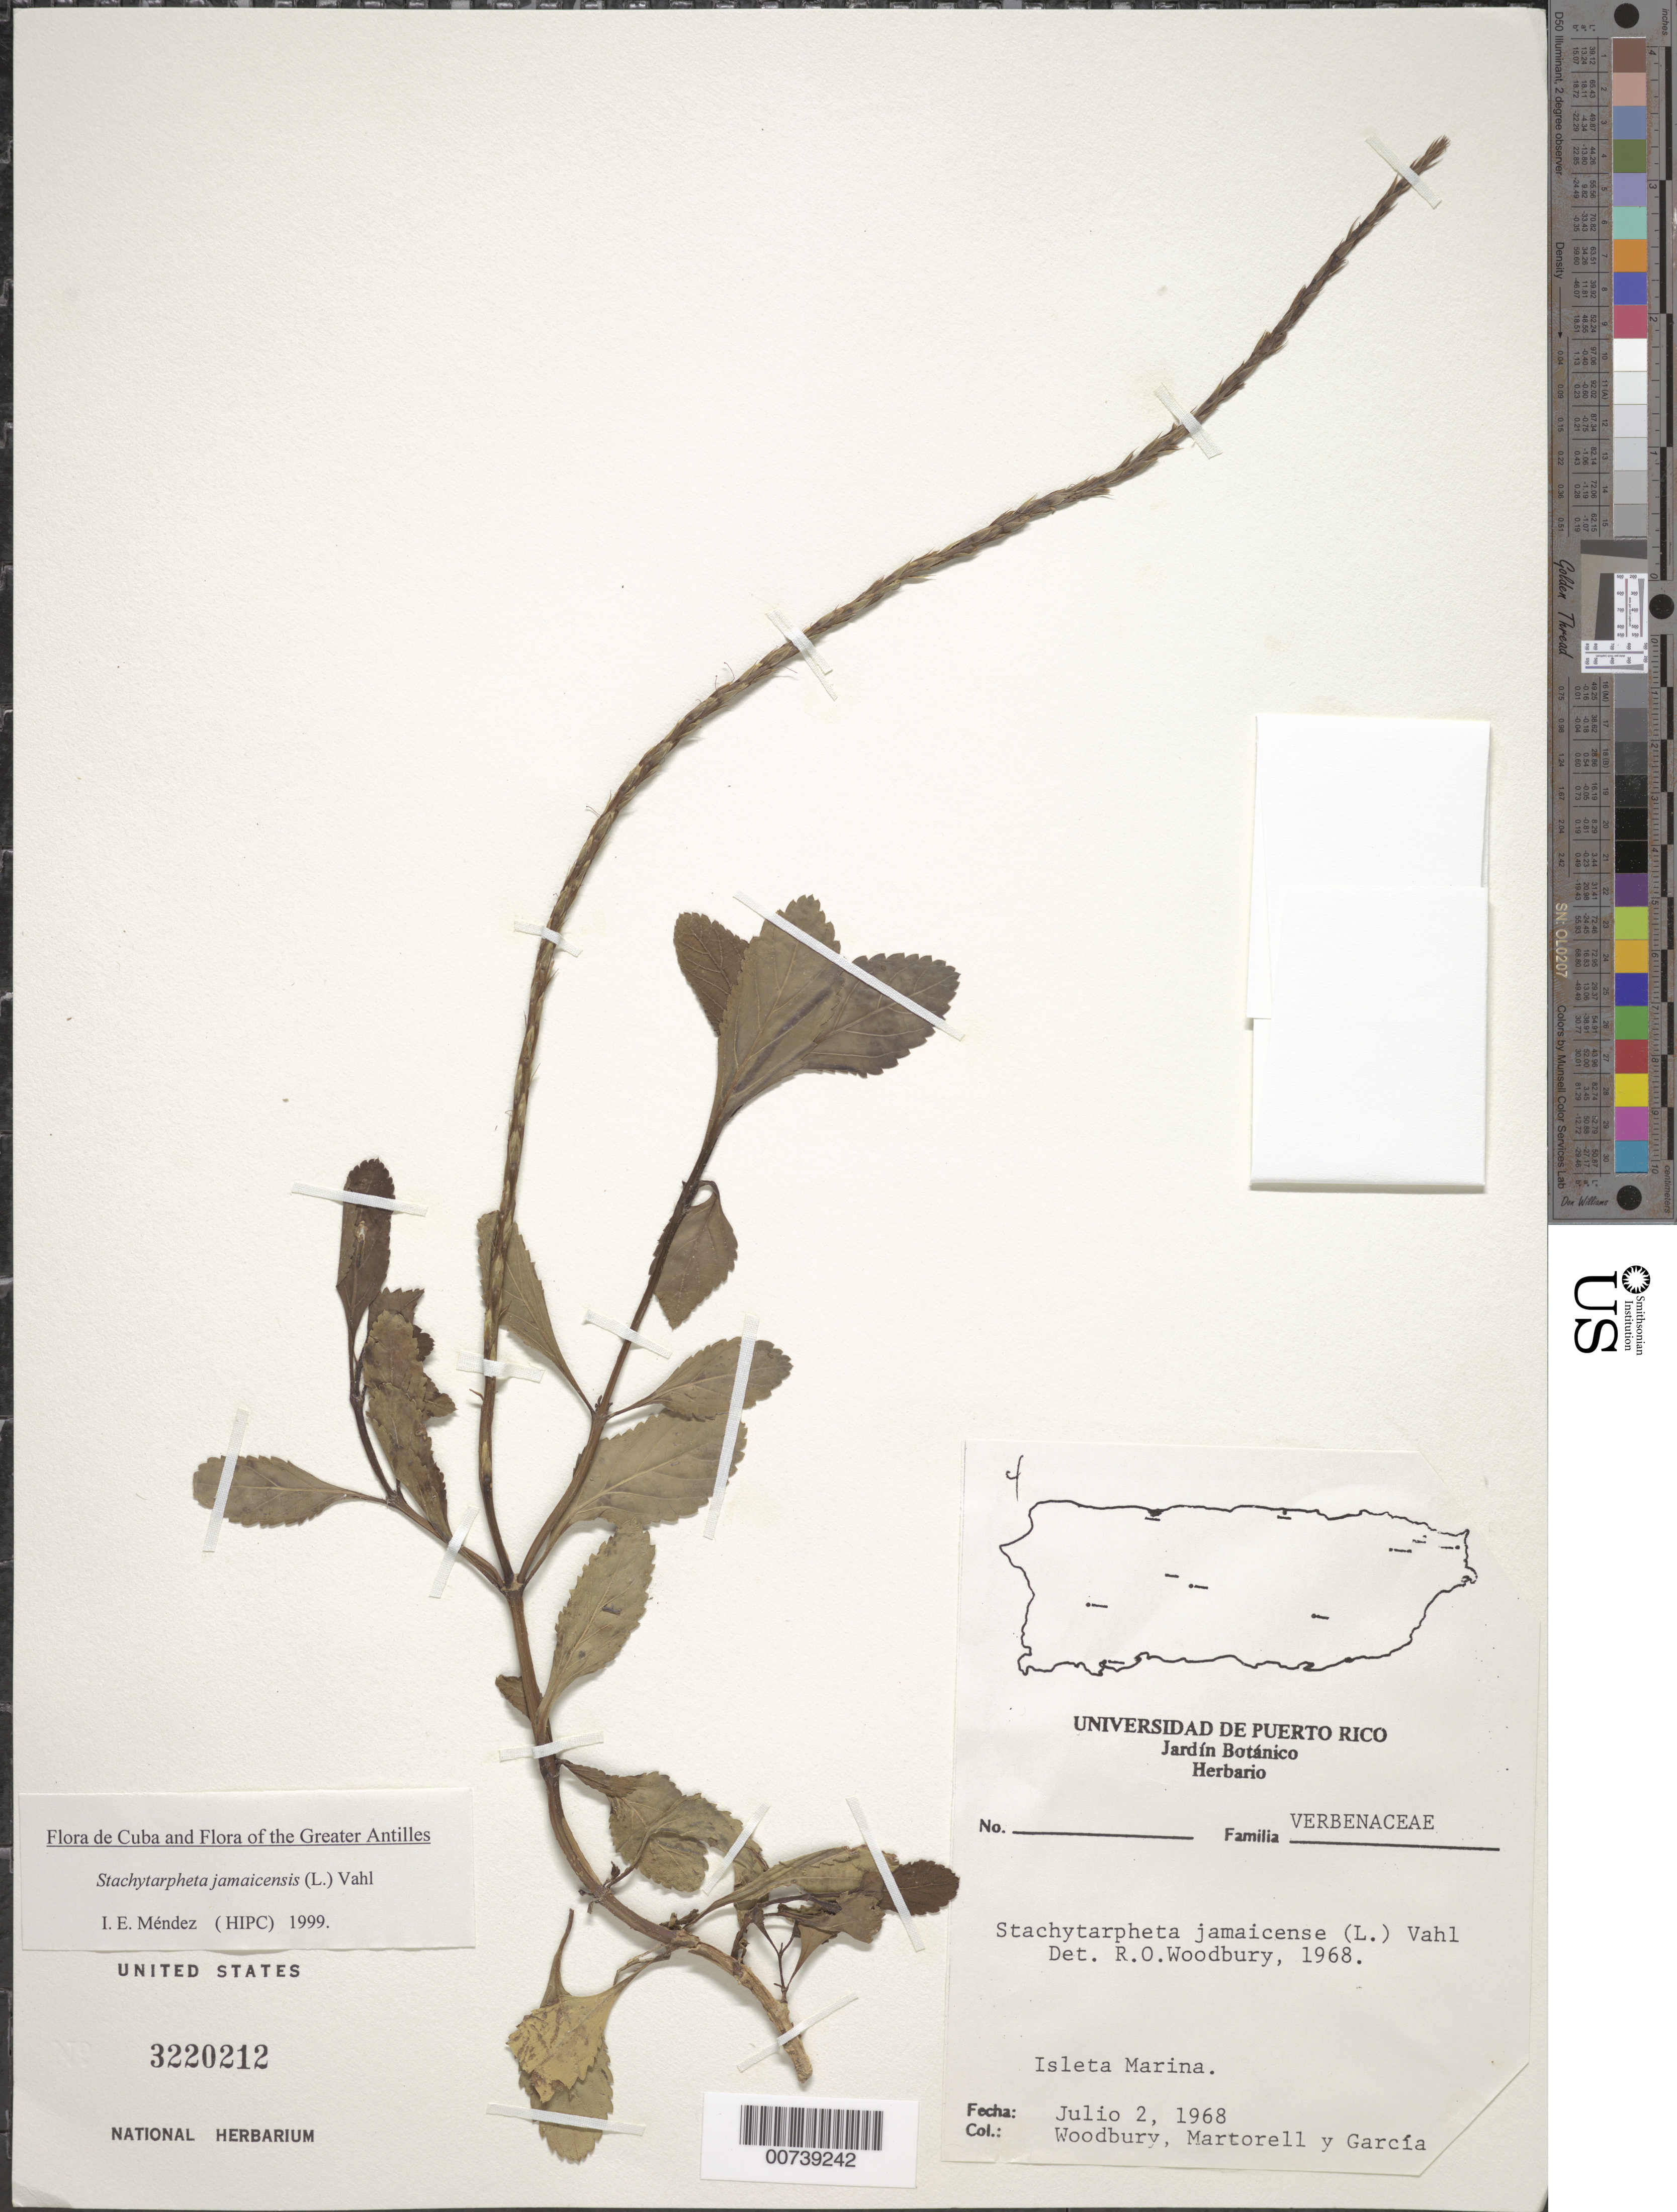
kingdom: Plantae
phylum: Tracheophyta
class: Magnoliopsida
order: Lamiales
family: Verbenaceae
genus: Stachytarpheta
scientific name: Stachytarpheta jamaicensis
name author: (L.) Vahl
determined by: Méndez, Isidro E., (HIPC)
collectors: R. O. Woodbury, -. Martorell & H. Garcia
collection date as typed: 02 Jul 1968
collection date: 1968-07-02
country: Puerto Rico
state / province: Fajardo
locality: Isleta Marina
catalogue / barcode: US 3220212